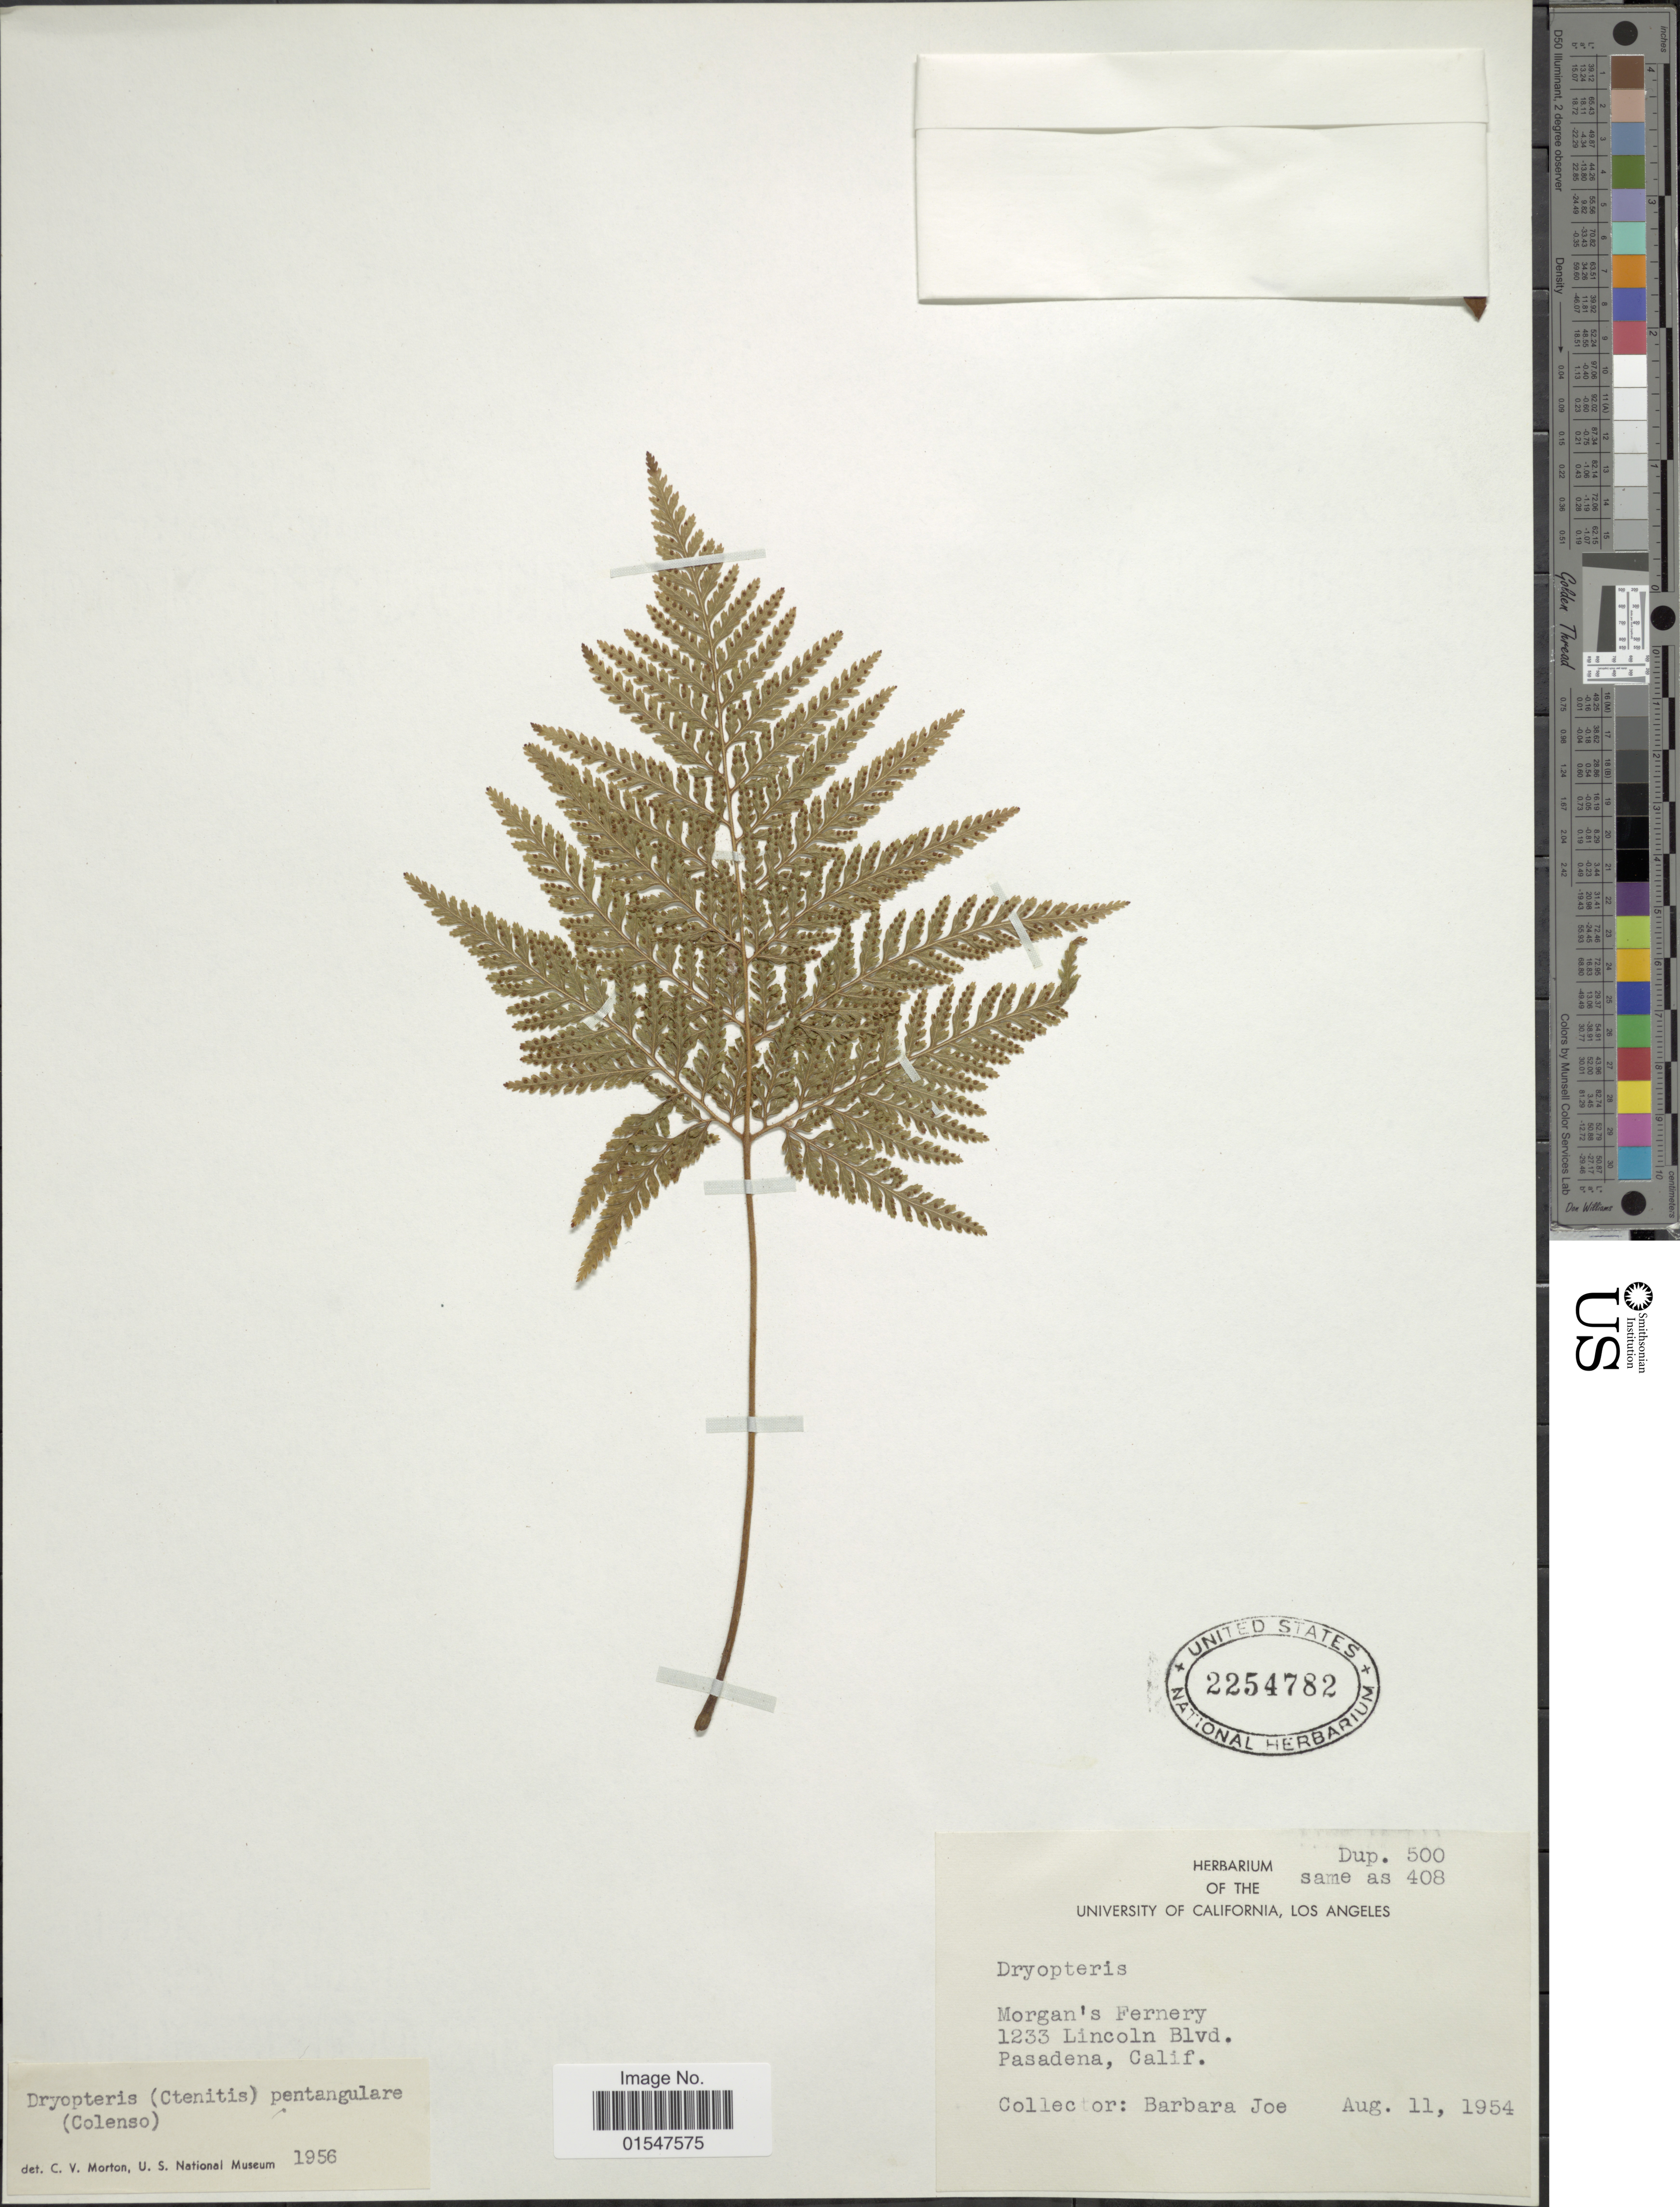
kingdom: Plantae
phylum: Tracheophyta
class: Polypodiopsida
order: Polypodiales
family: Dryopteridaceae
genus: Ctenitis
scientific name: Ctenitis pentangulare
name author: Colenso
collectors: B. Joe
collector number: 408/500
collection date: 1954-08-11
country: United States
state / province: California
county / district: Los Angeles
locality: Morgan's Fernery, 1233 Lincoln Blvd., Pasadena, Calif.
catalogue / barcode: US 2254782